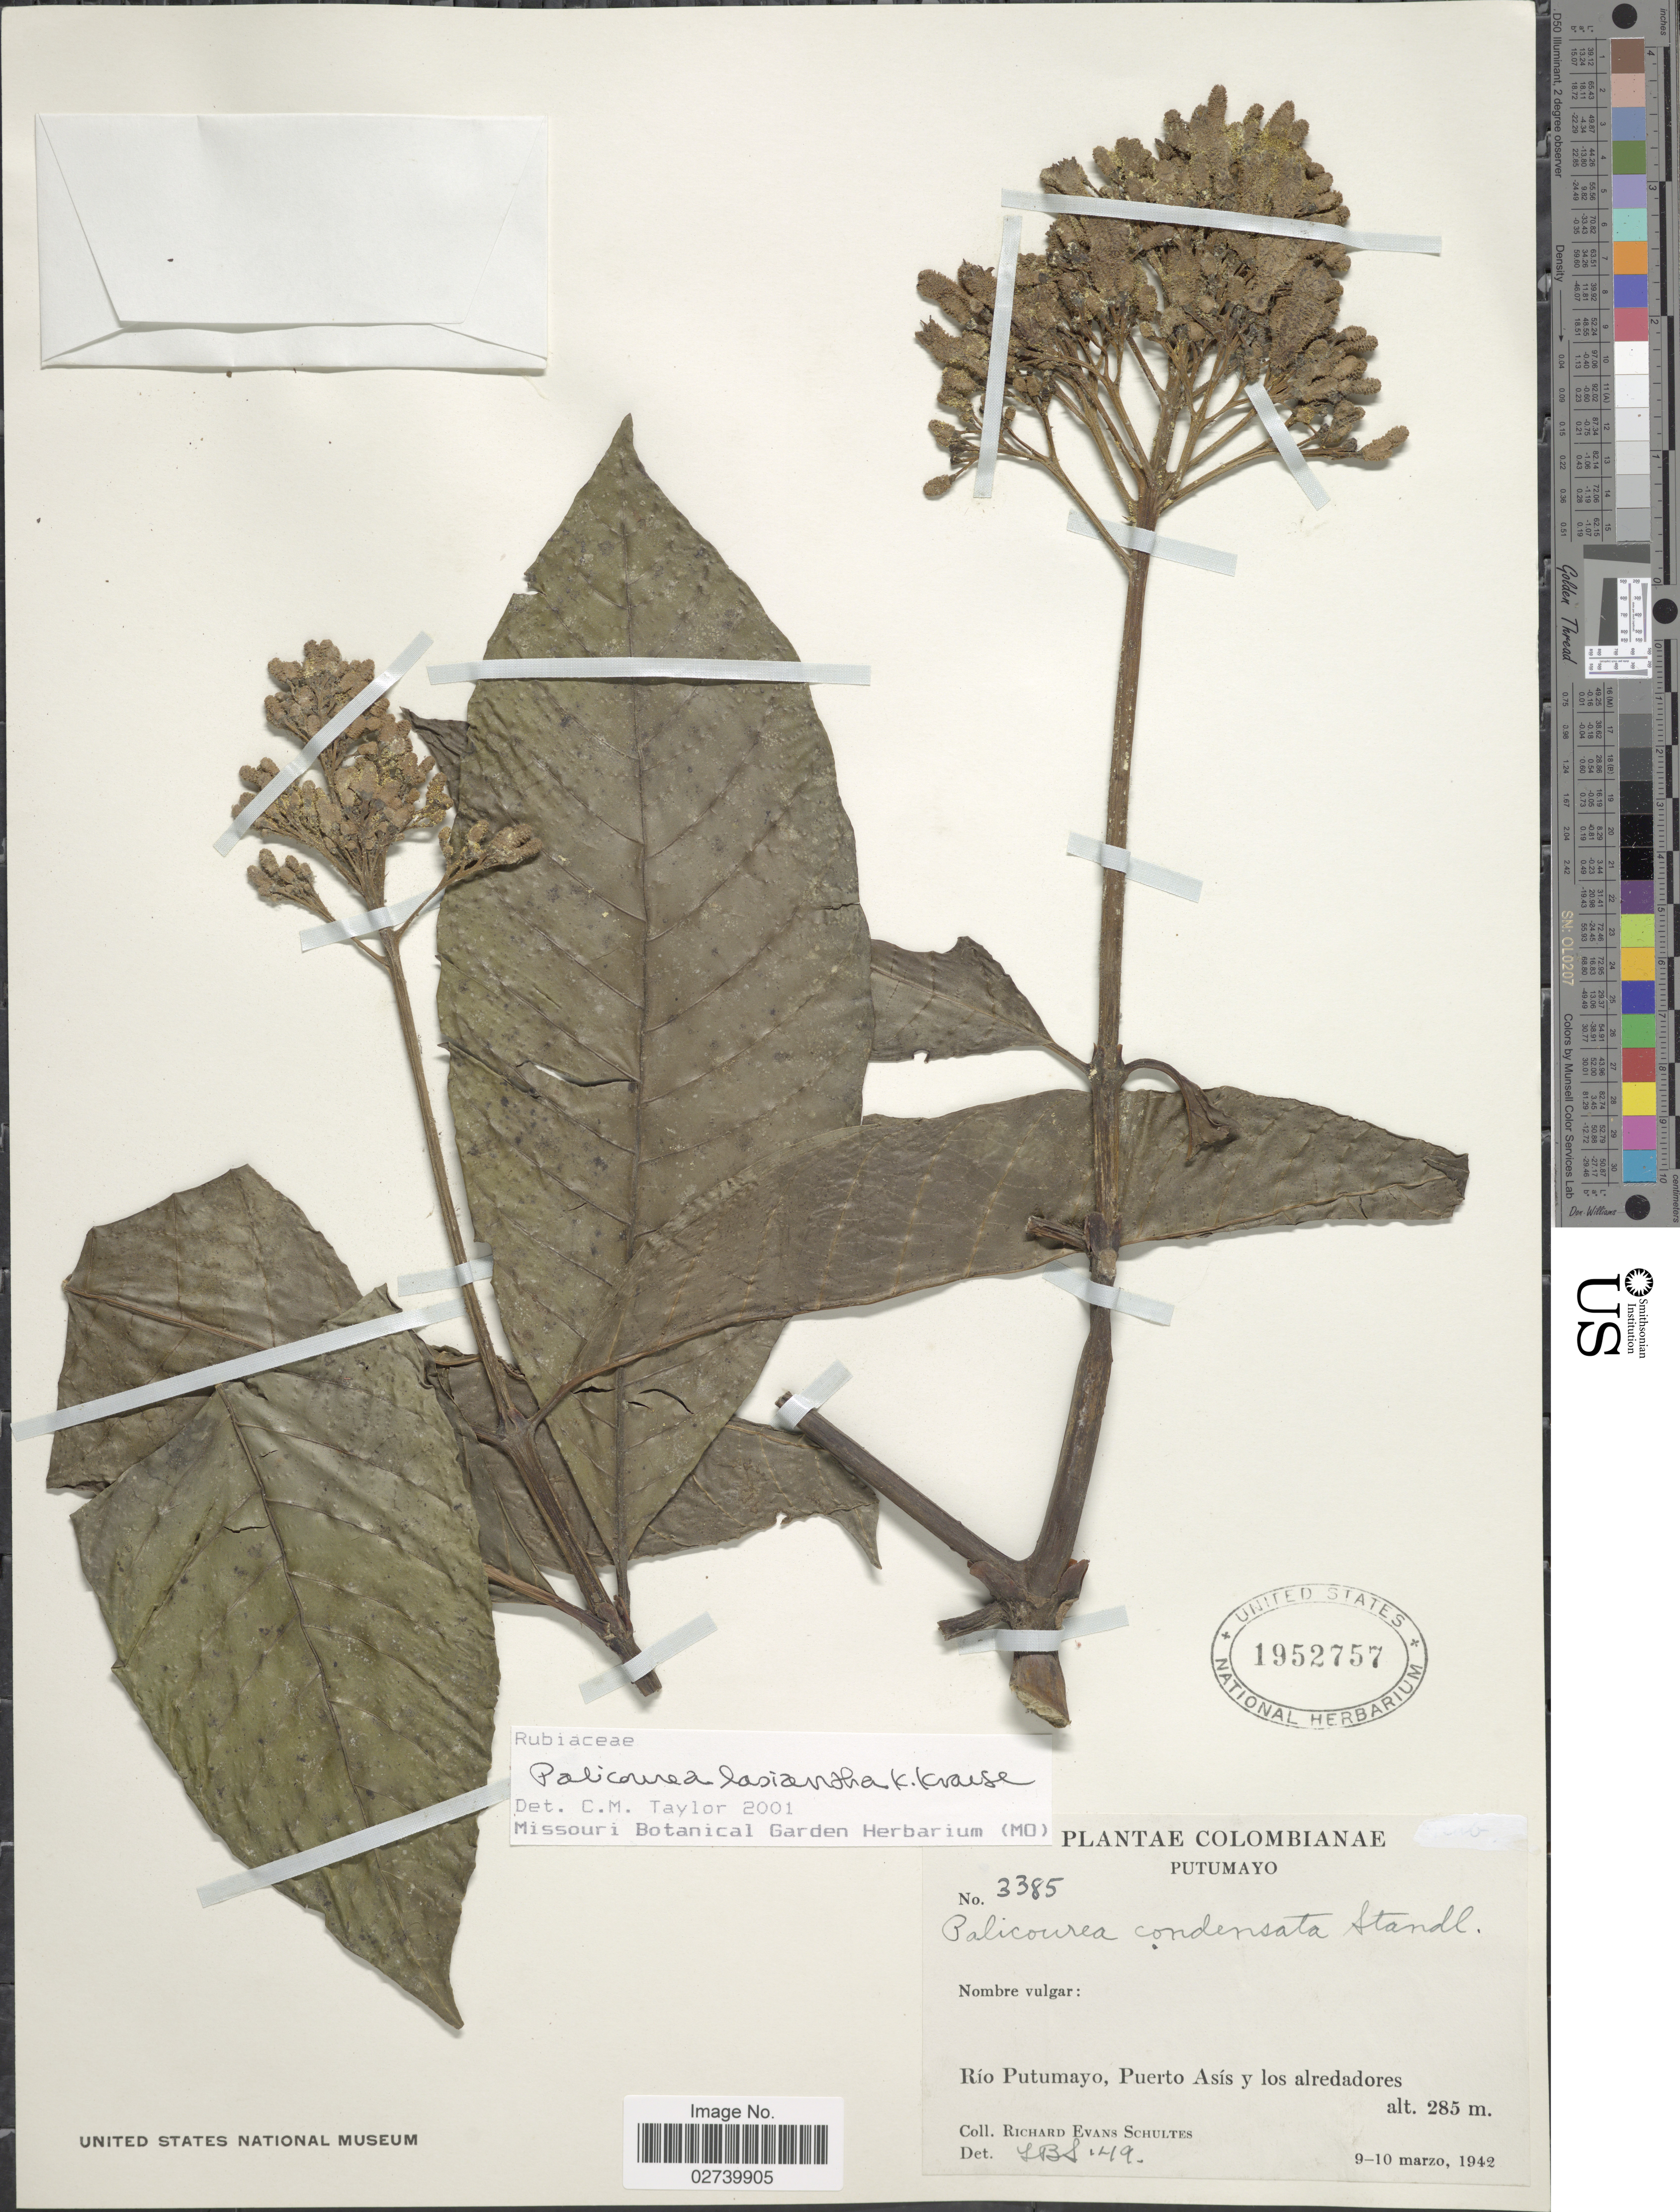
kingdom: Plantae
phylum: Tracheophyta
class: Magnoliopsida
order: Gentianales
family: Rubiaceae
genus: Palicourea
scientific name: Palicourea lasiantha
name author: Krause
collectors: R. E. Schultes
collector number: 3385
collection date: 1942-03-09/1942-03-10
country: Colombia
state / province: Putumayo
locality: Río Putumayo, Puerto Asís y los alrededores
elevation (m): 285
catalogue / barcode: US 1952757